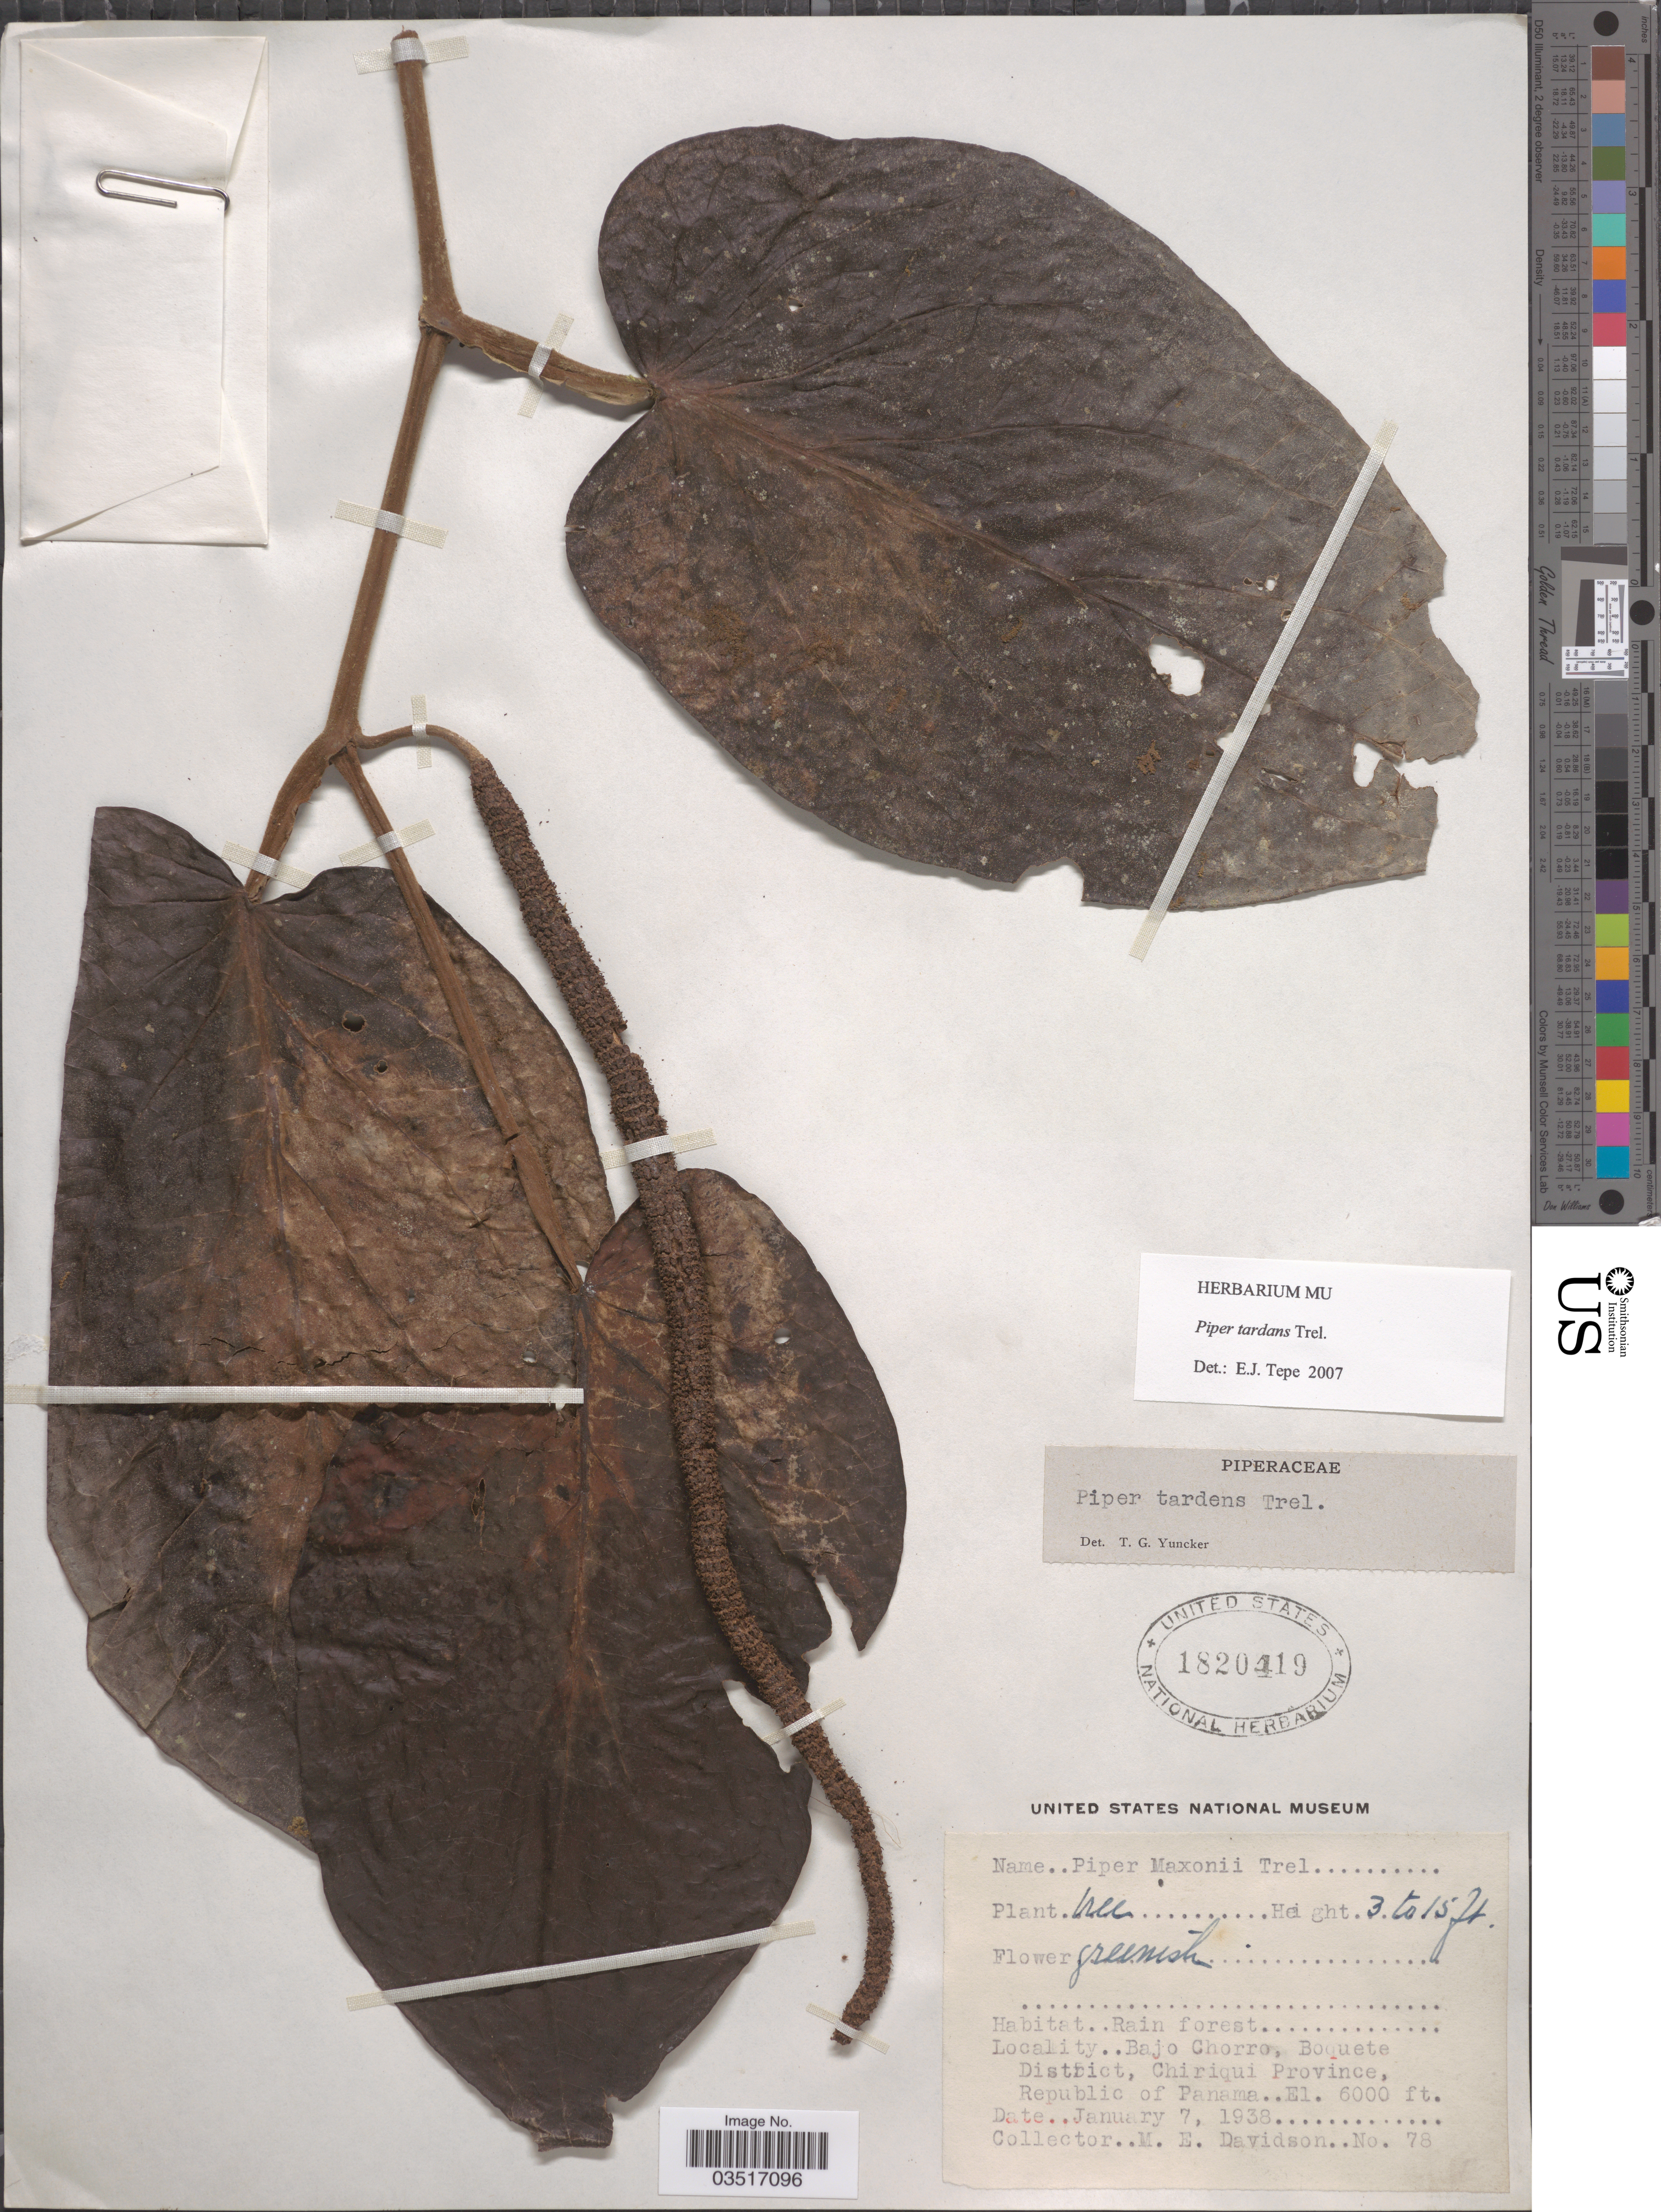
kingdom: Plantae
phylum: Tracheophyta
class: Magnoliopsida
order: Piperales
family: Piperaceae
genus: Piper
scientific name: Piper tardans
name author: Trel. in Woodson & Schery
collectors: M. E. Davidson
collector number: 78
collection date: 1938-01-07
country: Panama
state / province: Chiriqui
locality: Bajo Chorro, Boquete District.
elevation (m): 1829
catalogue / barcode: US 1820419